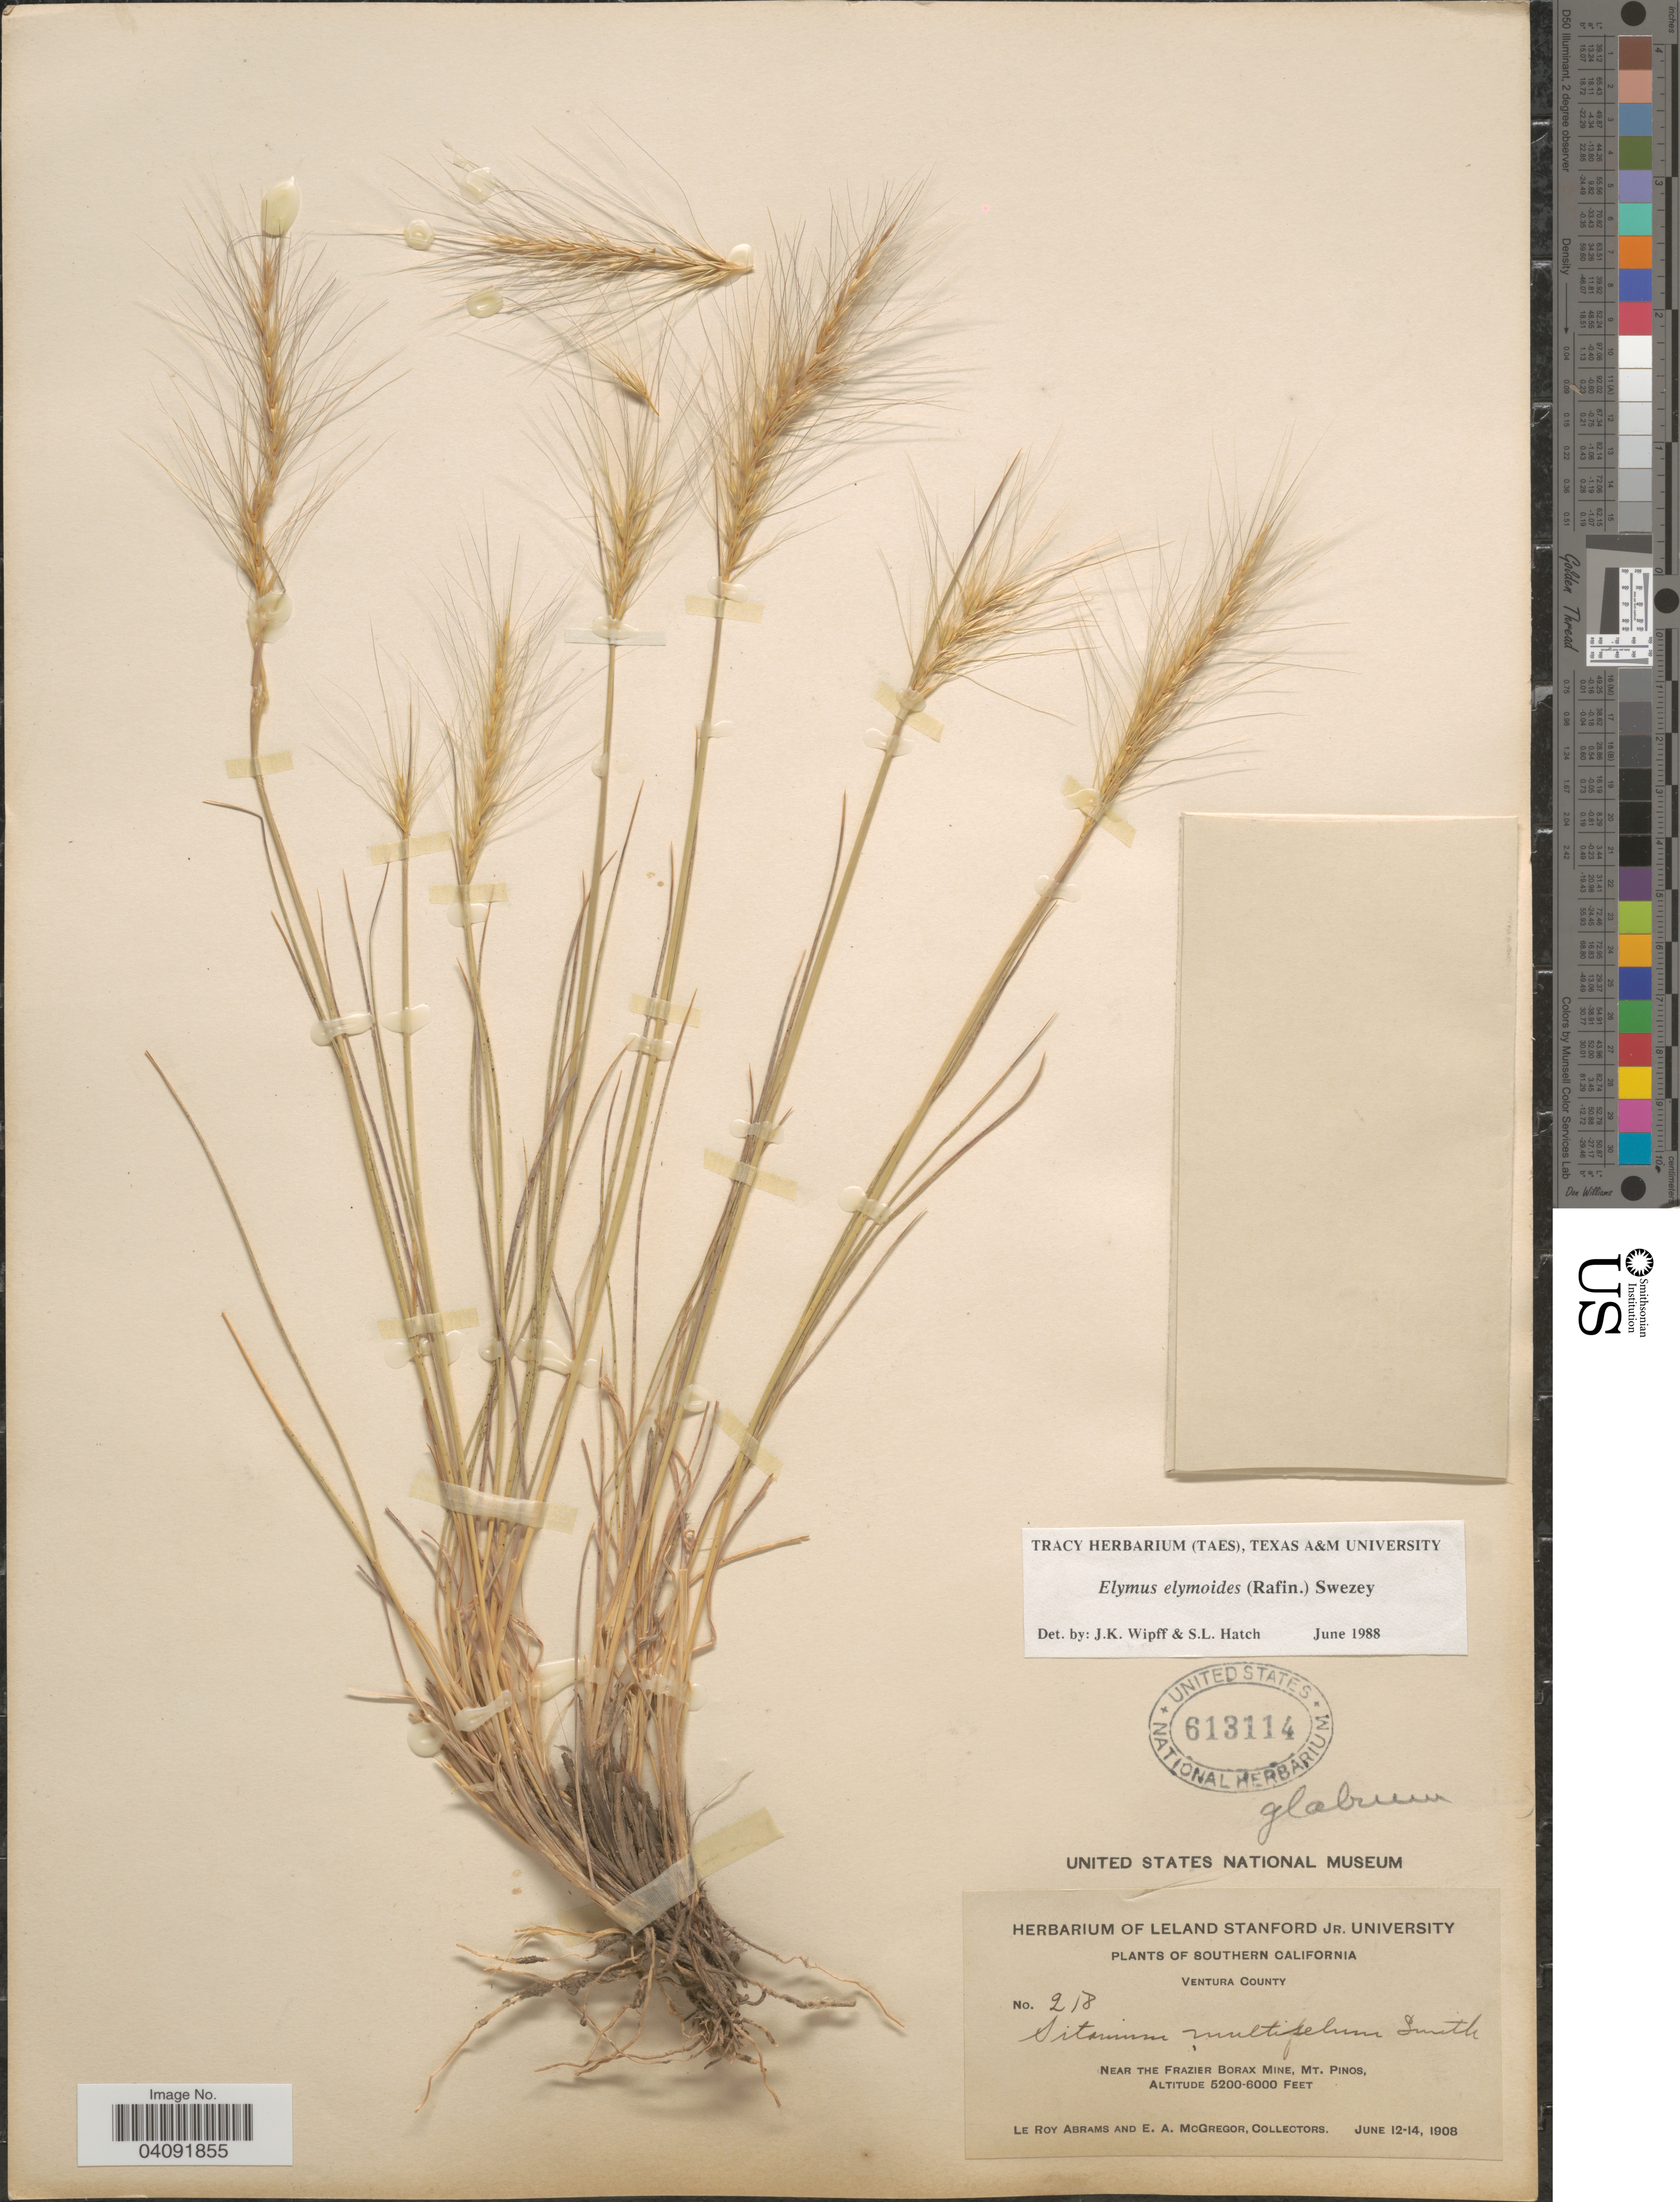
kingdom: Plantae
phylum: Tracheophyta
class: Liliopsida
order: Poales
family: Poaceae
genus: Elymus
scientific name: Elymus elymoides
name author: (Raf.) Swezey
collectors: L. Abrams & E. A. McGregor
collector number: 218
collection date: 1908-06-12/1908-06-14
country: United States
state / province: California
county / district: Ventura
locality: Southern California. Ventura County. Near the Frazier Borax Mine, Mt. Pinos.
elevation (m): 1585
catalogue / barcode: US 613114